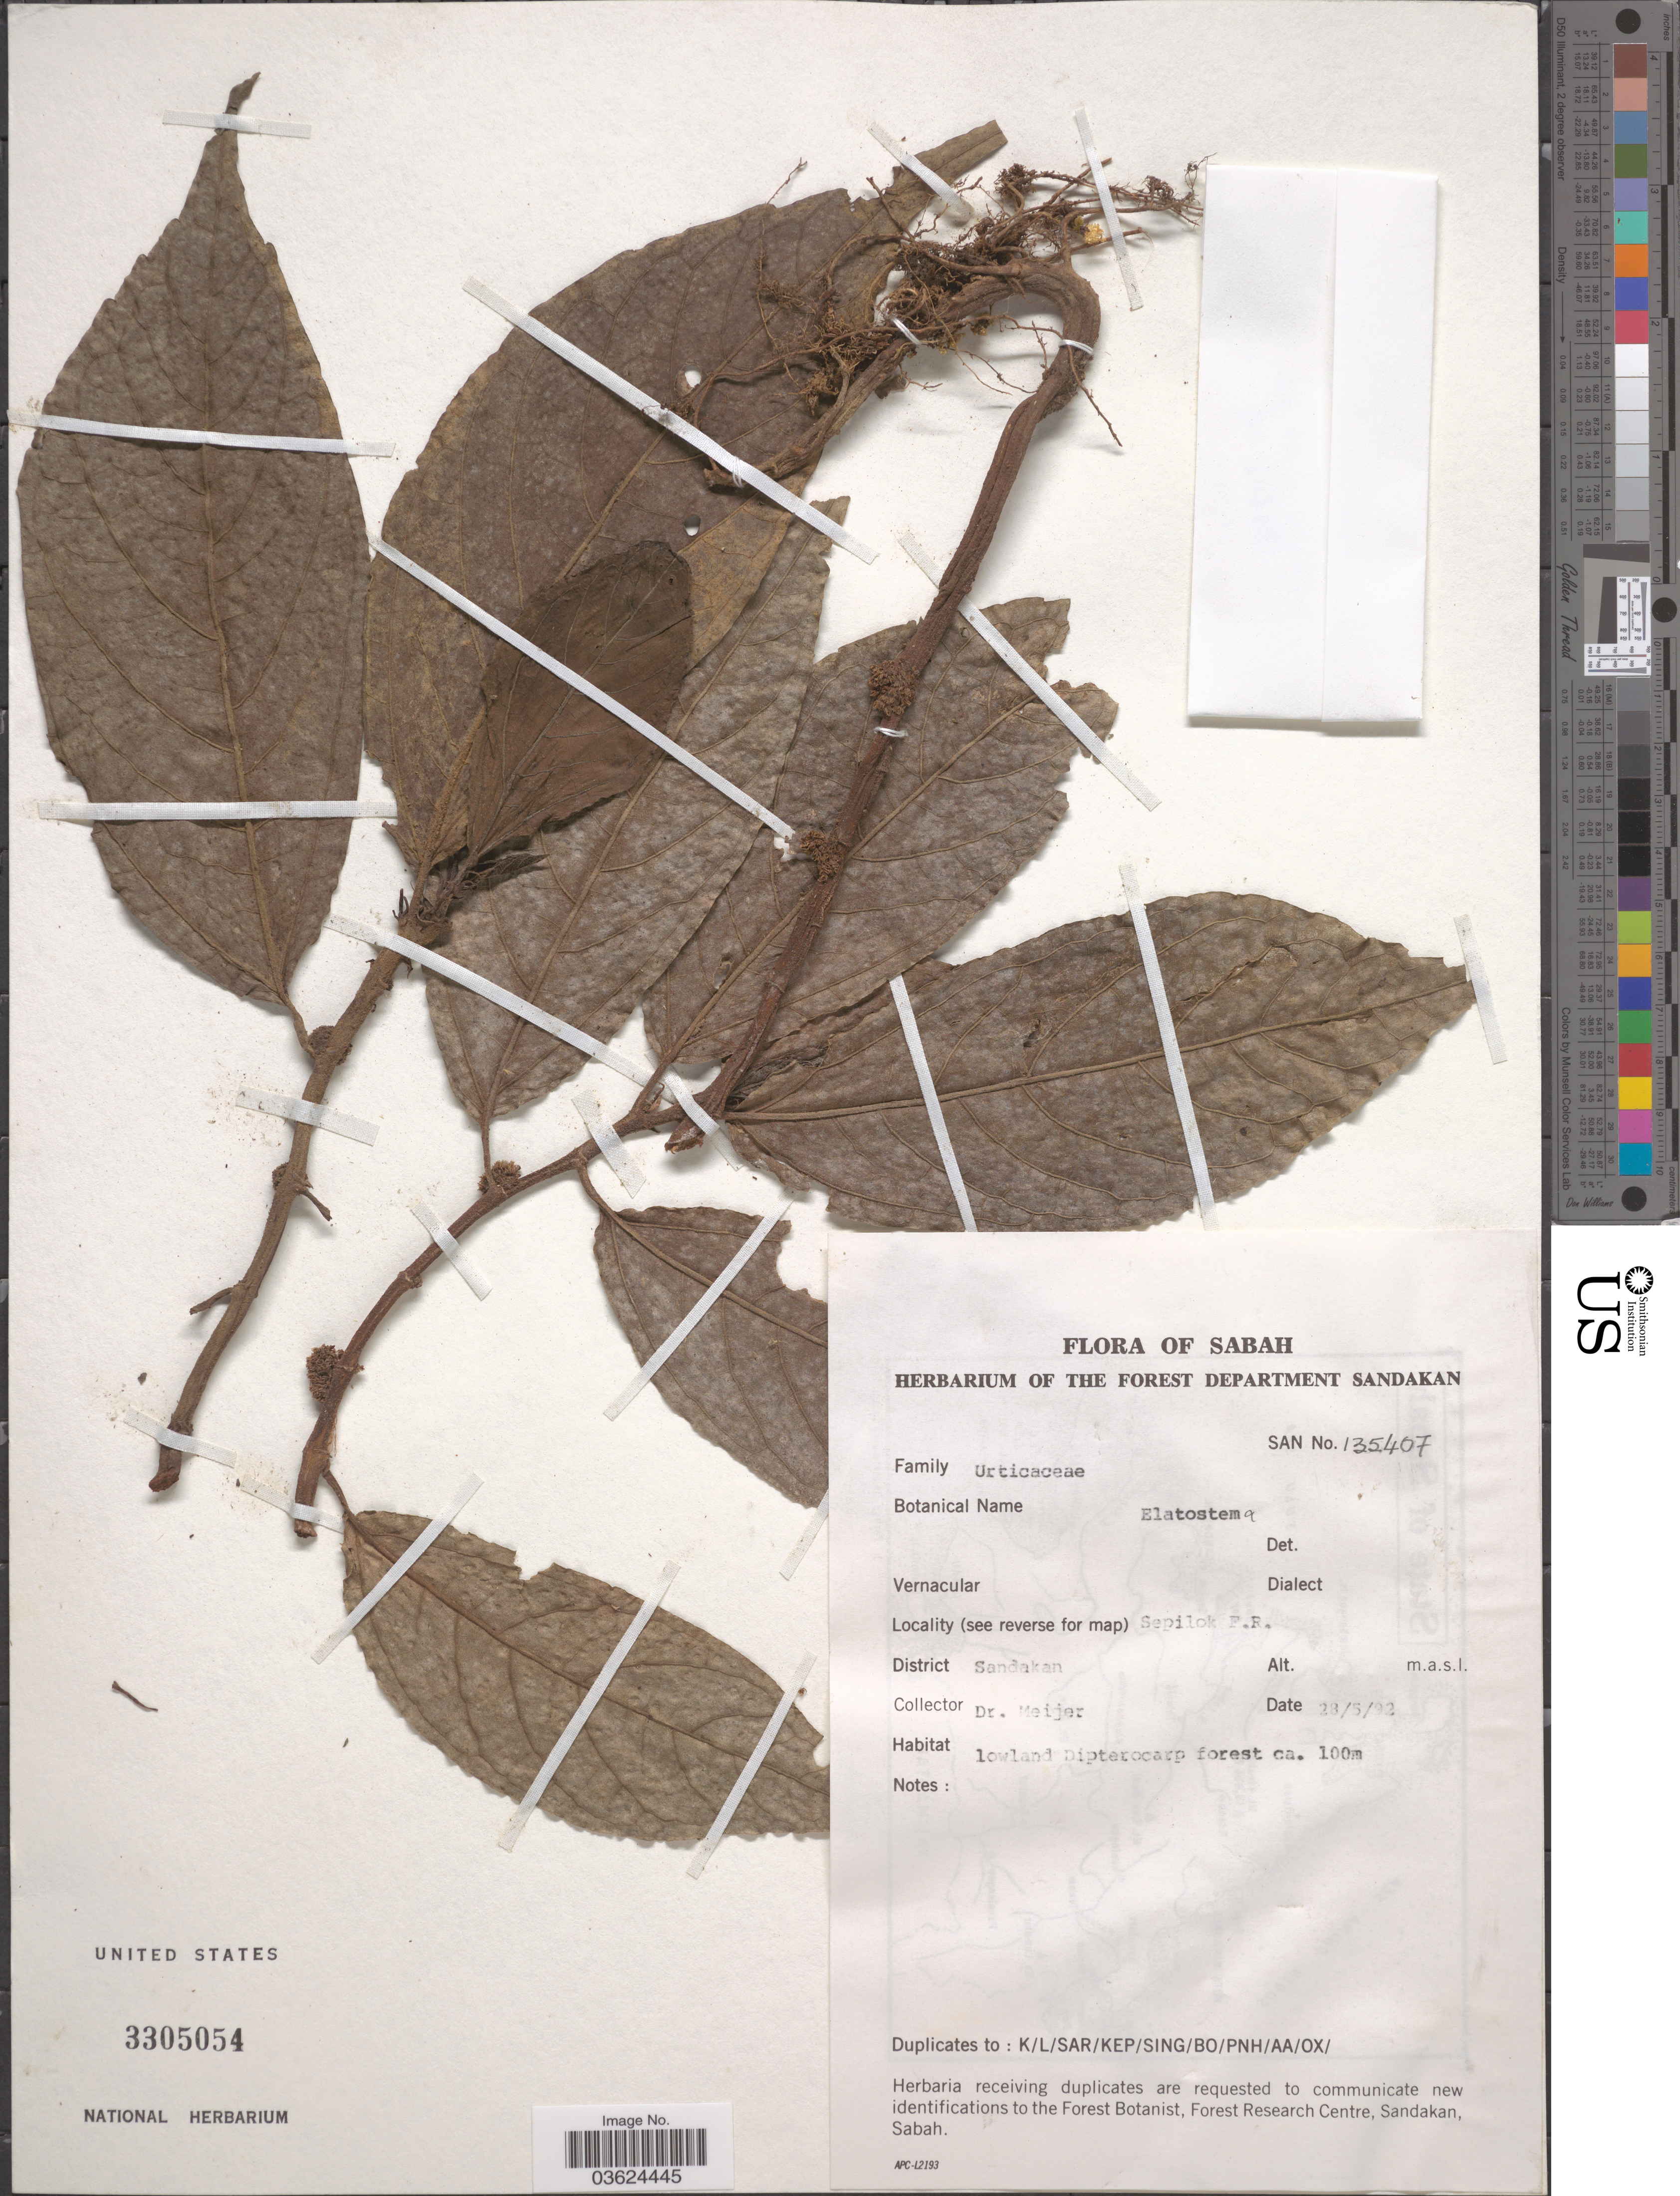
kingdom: Plantae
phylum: Tracheophyta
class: Magnoliopsida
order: Rosales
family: Urticaceae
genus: Elatostema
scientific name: Elatostema sp.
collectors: -- Meijer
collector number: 135407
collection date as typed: Transcribed d/m/y: 23/5/92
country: Malaysia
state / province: Sabah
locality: District Sandakan.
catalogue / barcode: US 3305054